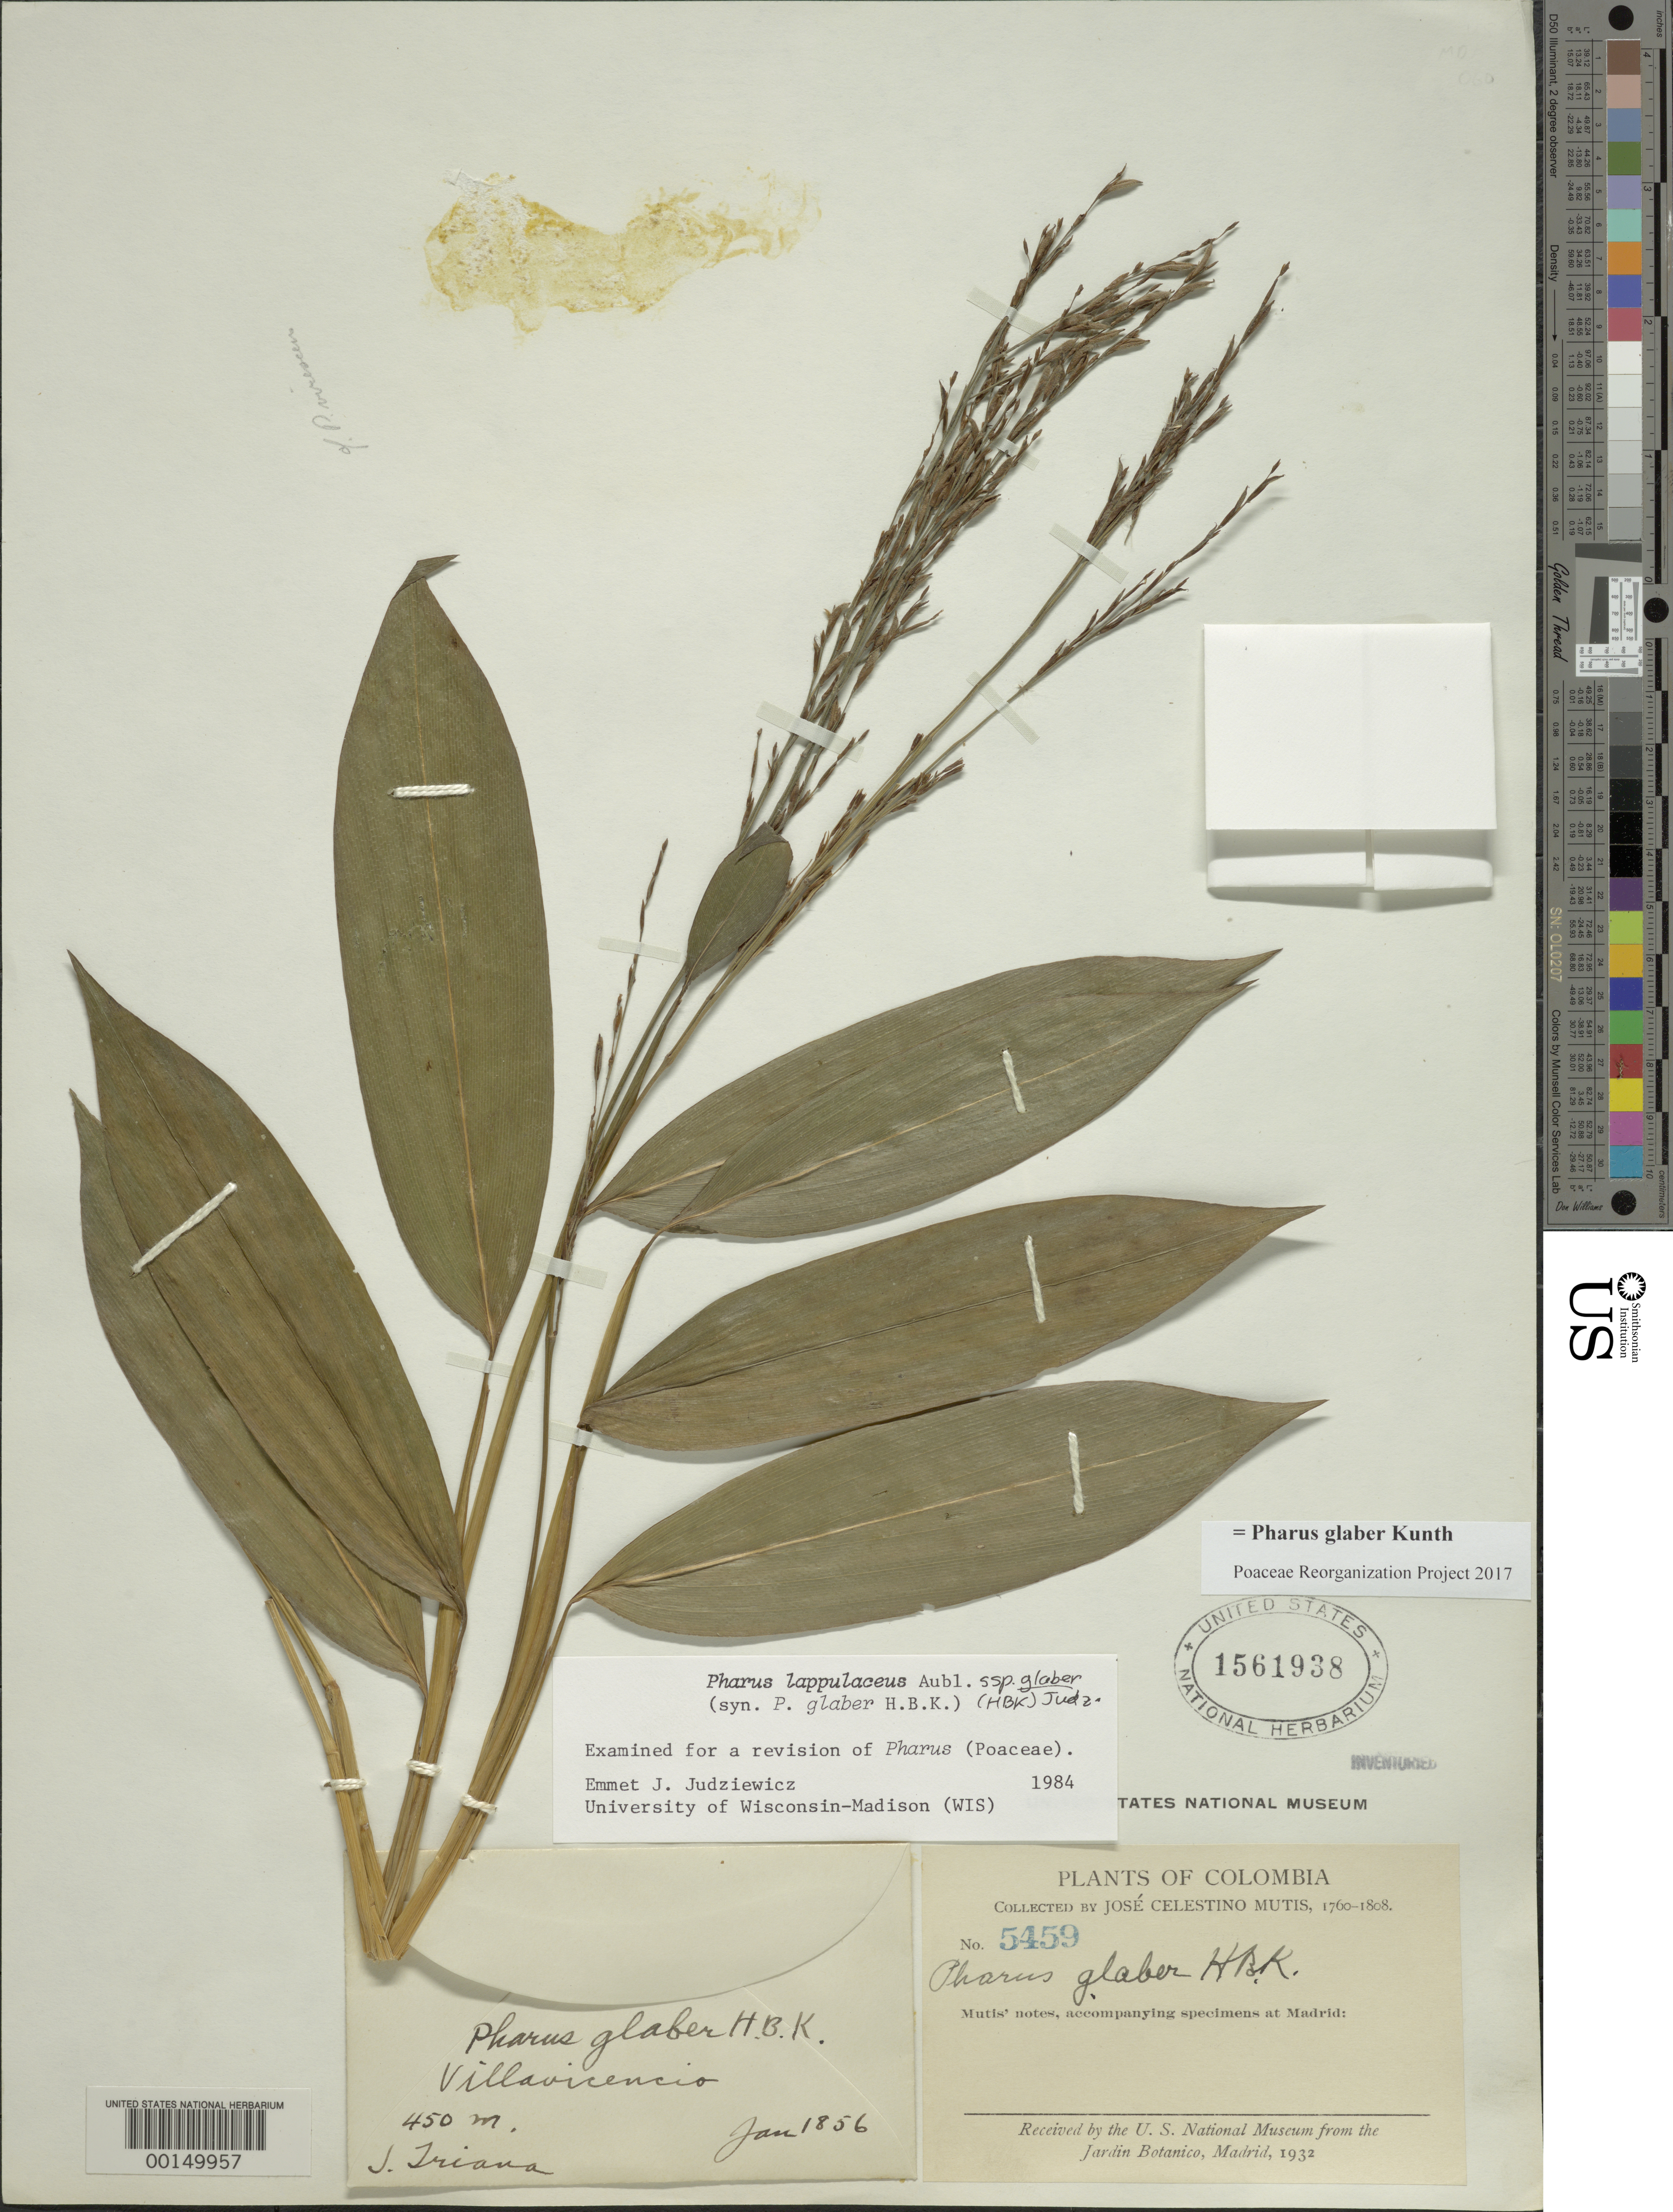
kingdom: Plantae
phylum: Tracheophyta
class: Liliopsida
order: Poales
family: Poaceae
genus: Pharus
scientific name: Pharus glaber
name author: Kunth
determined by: Poaceae Reorganization Project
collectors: J. C. B. Mutis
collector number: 5459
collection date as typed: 1760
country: Colombia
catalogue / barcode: US 1561938